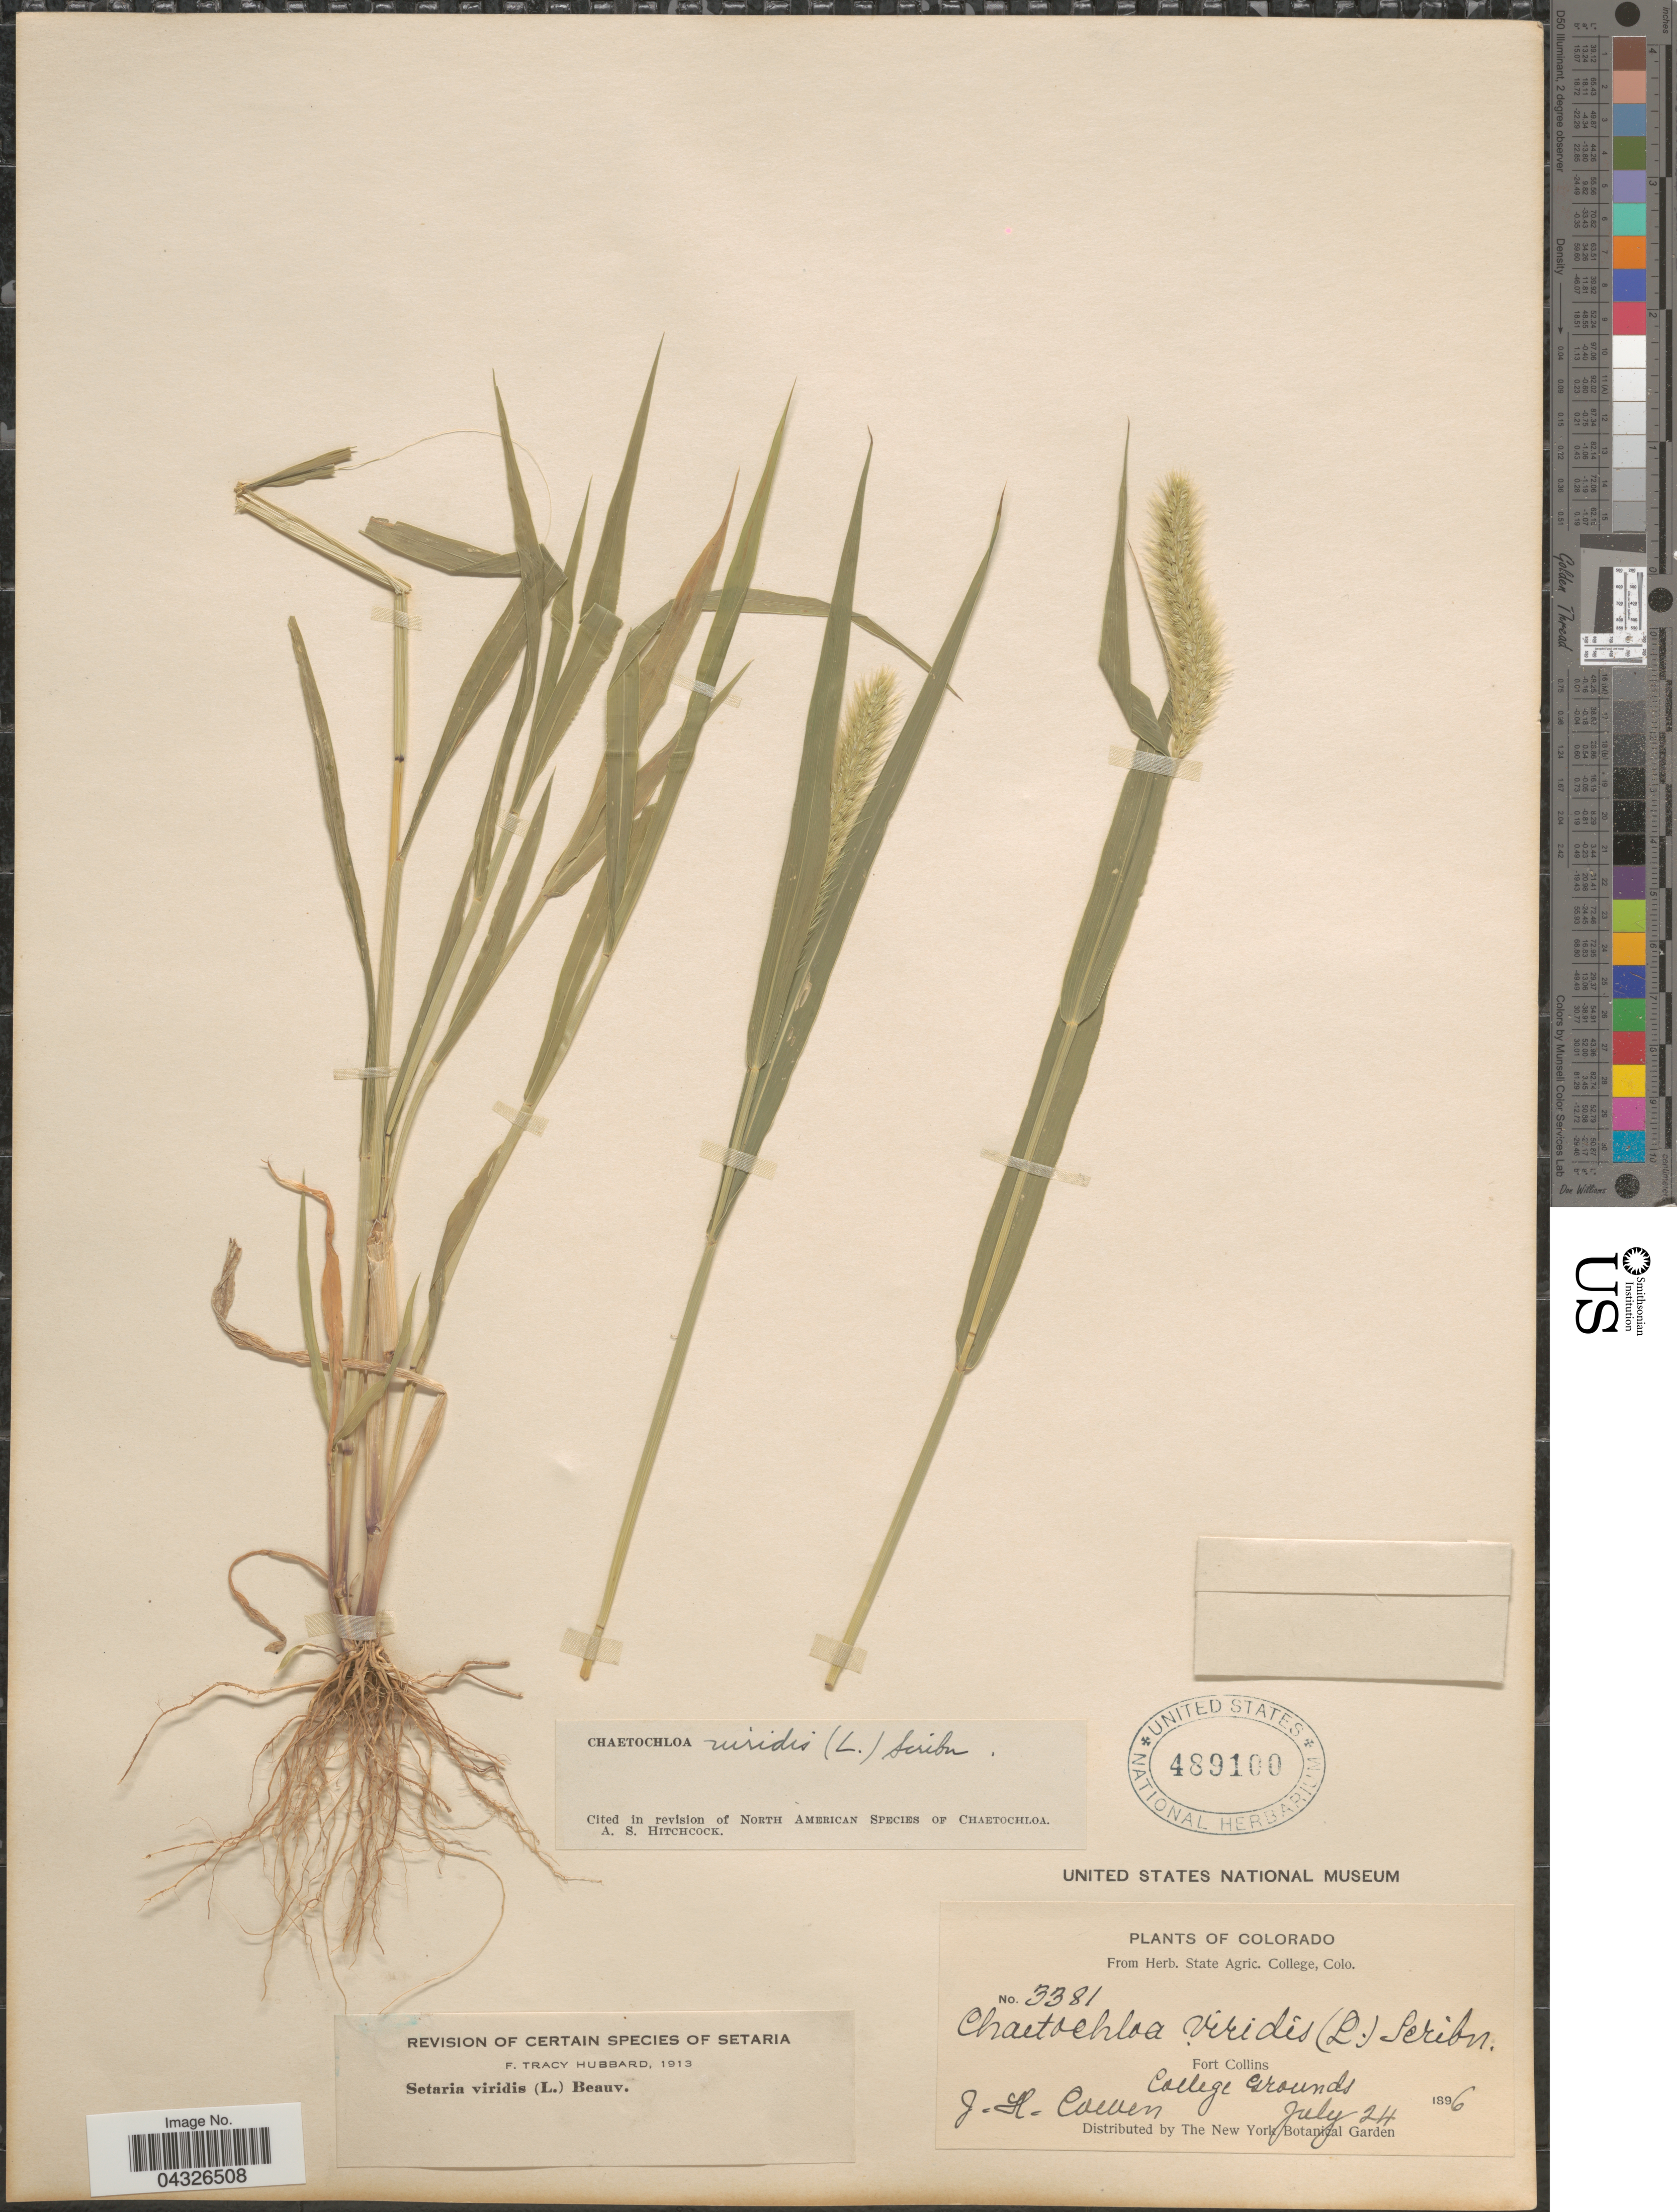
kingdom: Plantae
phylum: Tracheophyta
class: Liliopsida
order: Poales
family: Poaceae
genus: Setaria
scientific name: Setaria viridis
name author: (L.) P. Beauv.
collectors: J. H. Cowen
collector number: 3381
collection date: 1896-07-24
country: United States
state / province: Colorado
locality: Fort Collins. College Grounds.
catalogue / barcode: US 489100